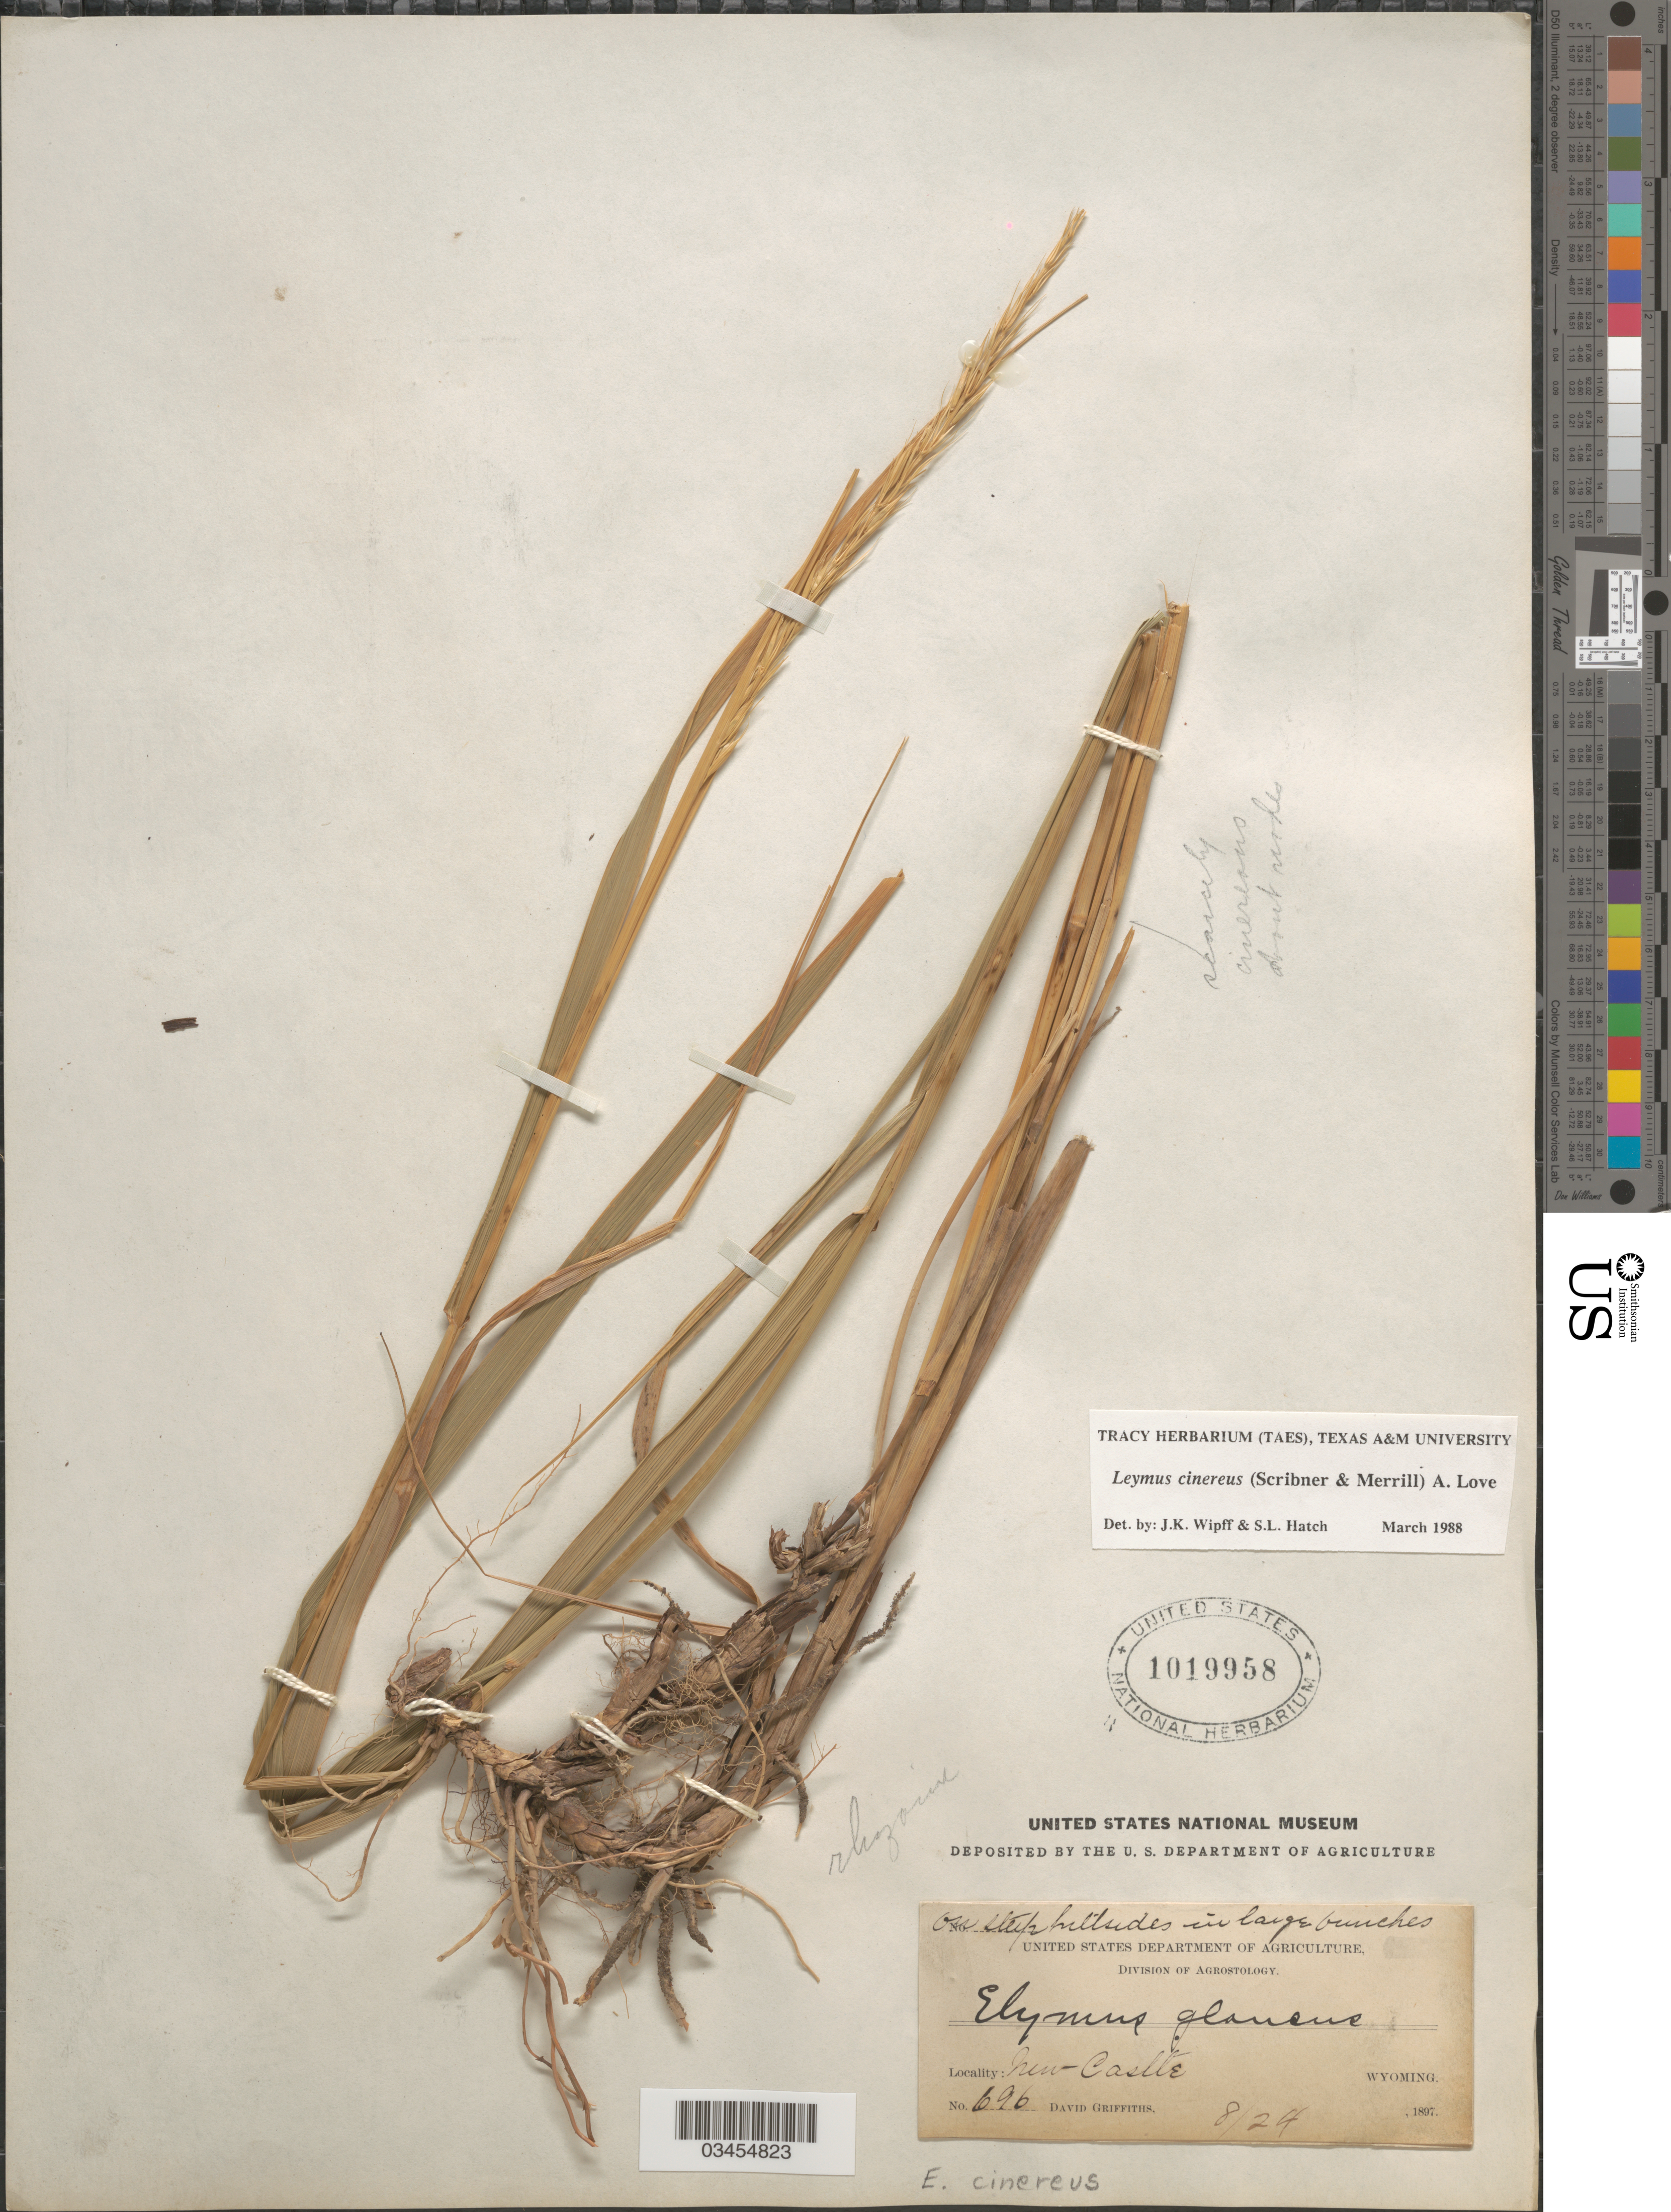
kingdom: Plantae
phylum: Tracheophyta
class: Liliopsida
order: Poales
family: Poaceae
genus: Leymus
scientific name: Leymus cinereus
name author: (Scribn. & Merr.) Á. Löve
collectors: D. Griffiths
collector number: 696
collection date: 1897-08-24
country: United States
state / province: Wyoming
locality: On steep hillsides in large bunches. New-Castle.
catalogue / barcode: US 1019958